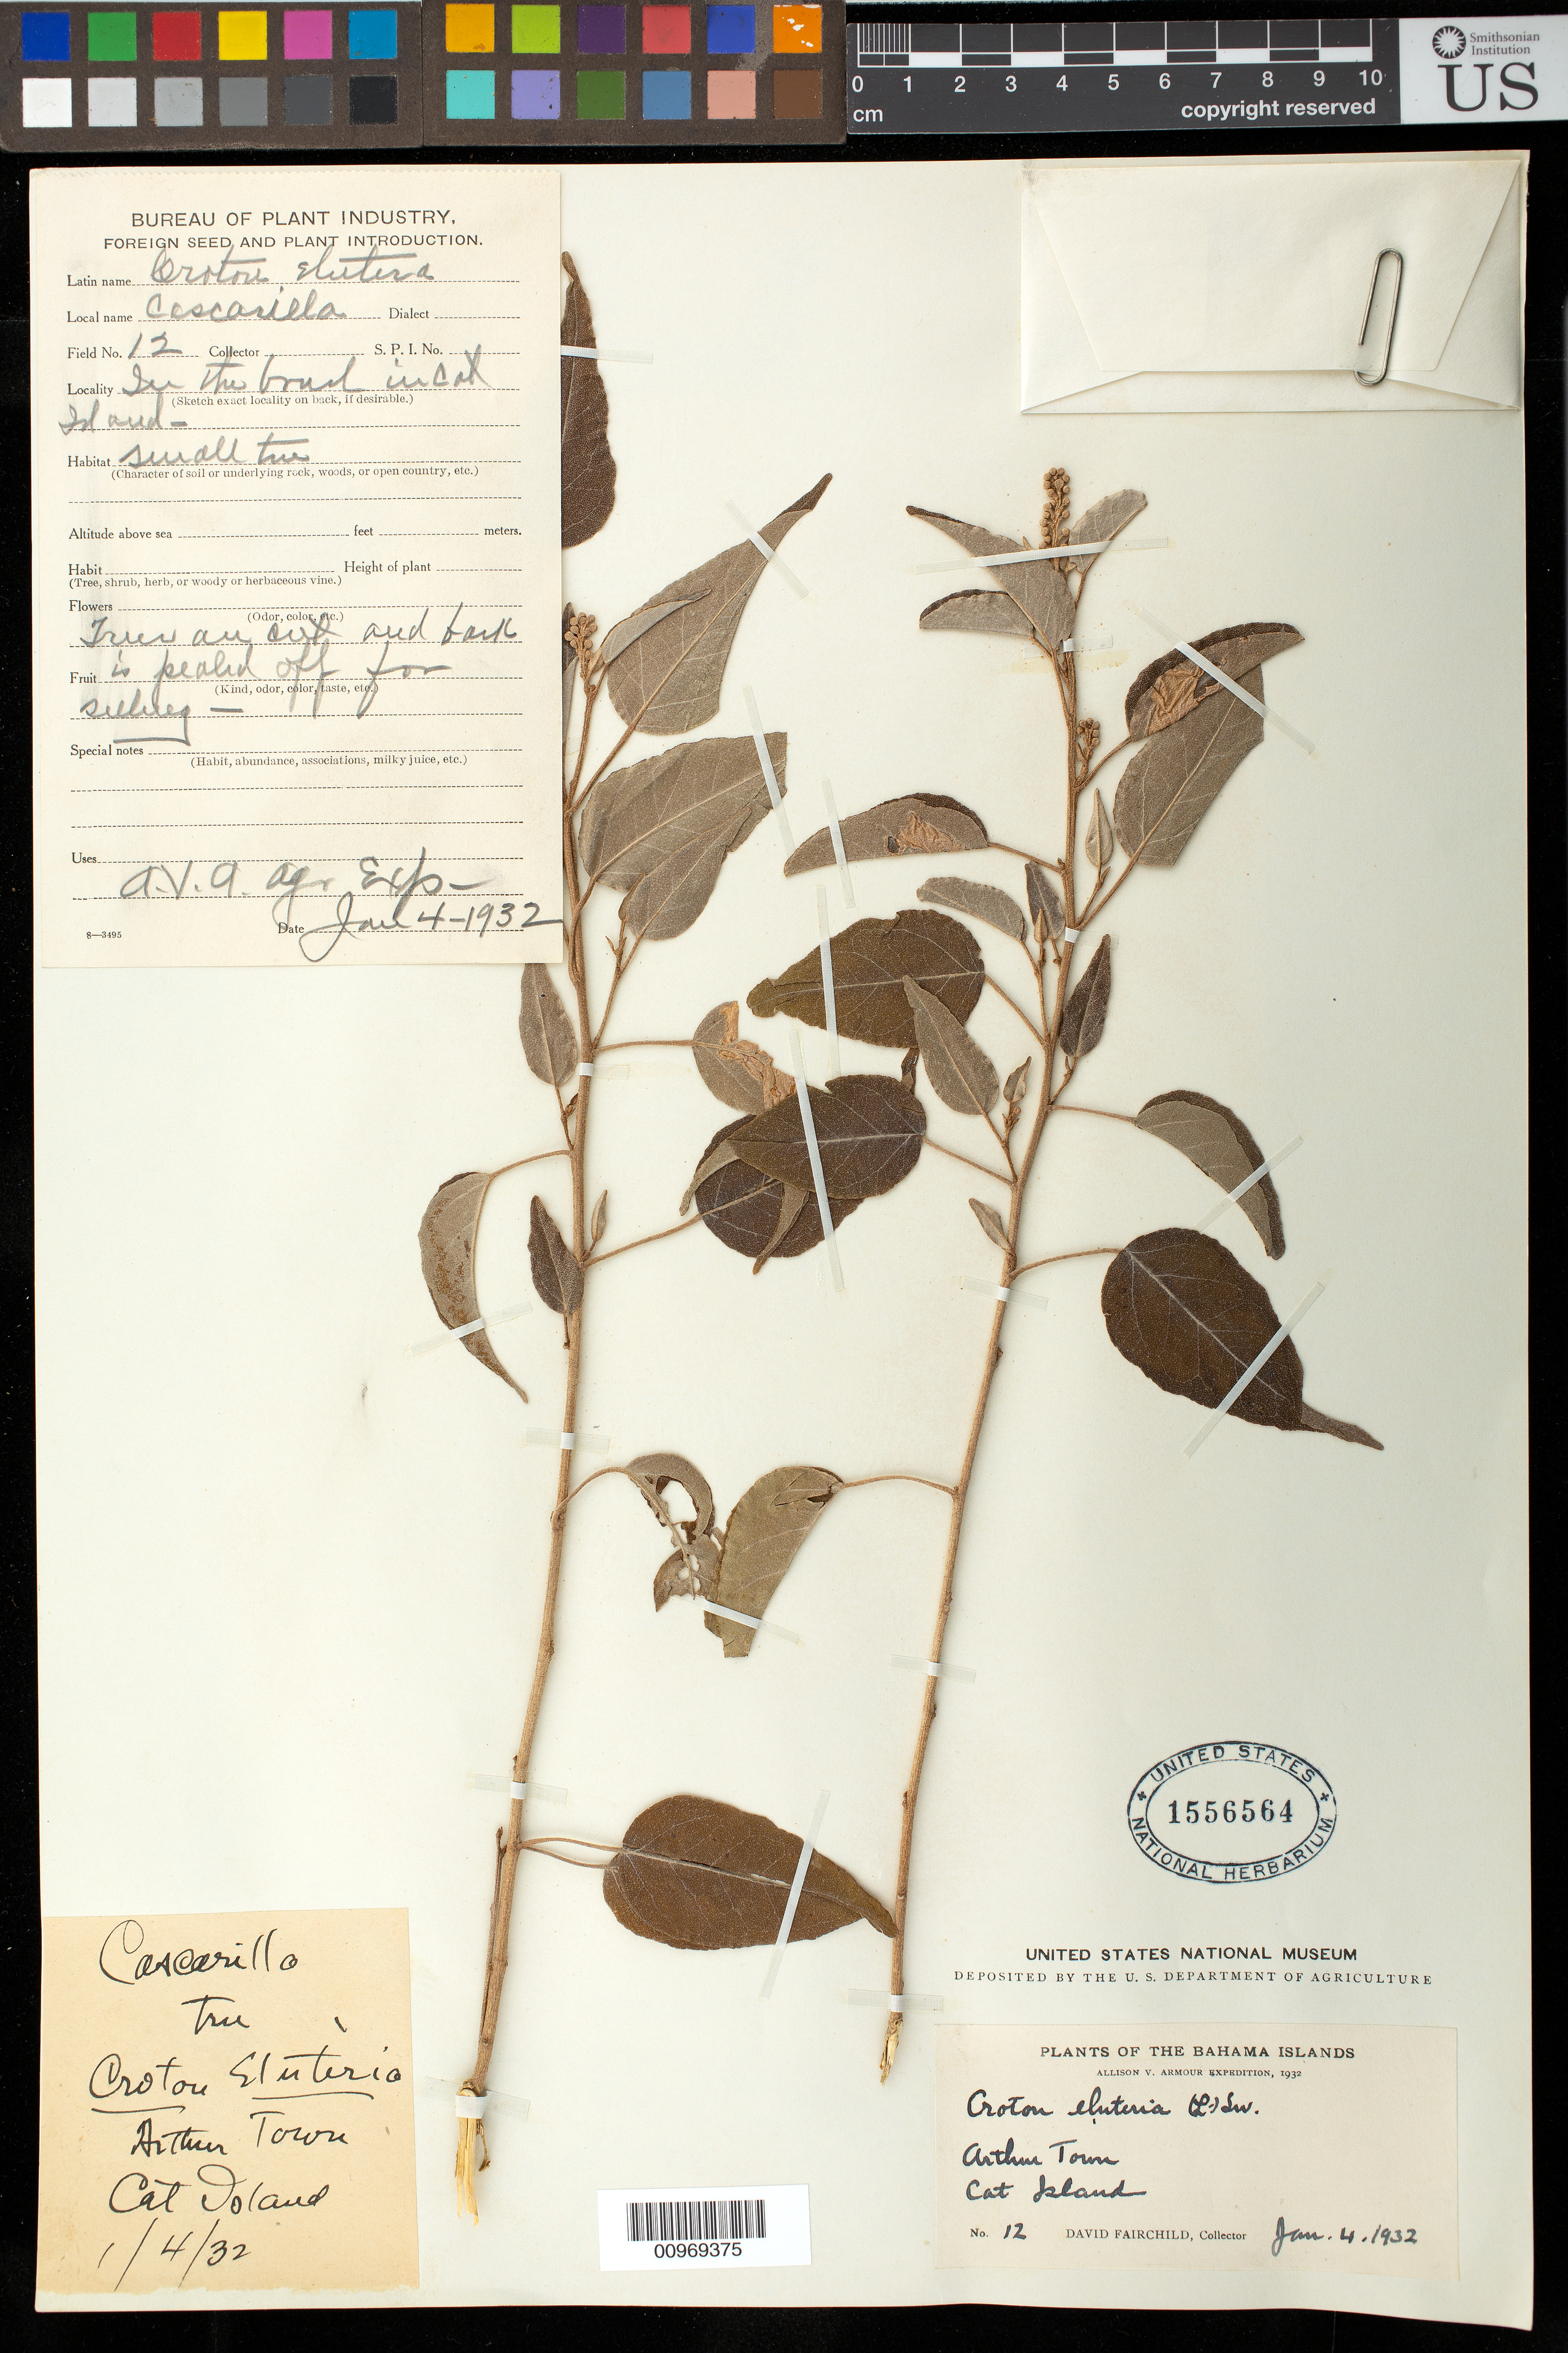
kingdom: Plantae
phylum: Tracheophyta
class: Magnoliopsida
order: Malpighiales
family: Euphorbiaceae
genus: Croton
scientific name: Croton eluteria subsp. eluteria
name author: (L.) Sw.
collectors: D. Fairchild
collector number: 12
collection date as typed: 04 Jan 1932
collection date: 1932-01-04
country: Bahamas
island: Cat Island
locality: Arthur Town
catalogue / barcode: US 1556564